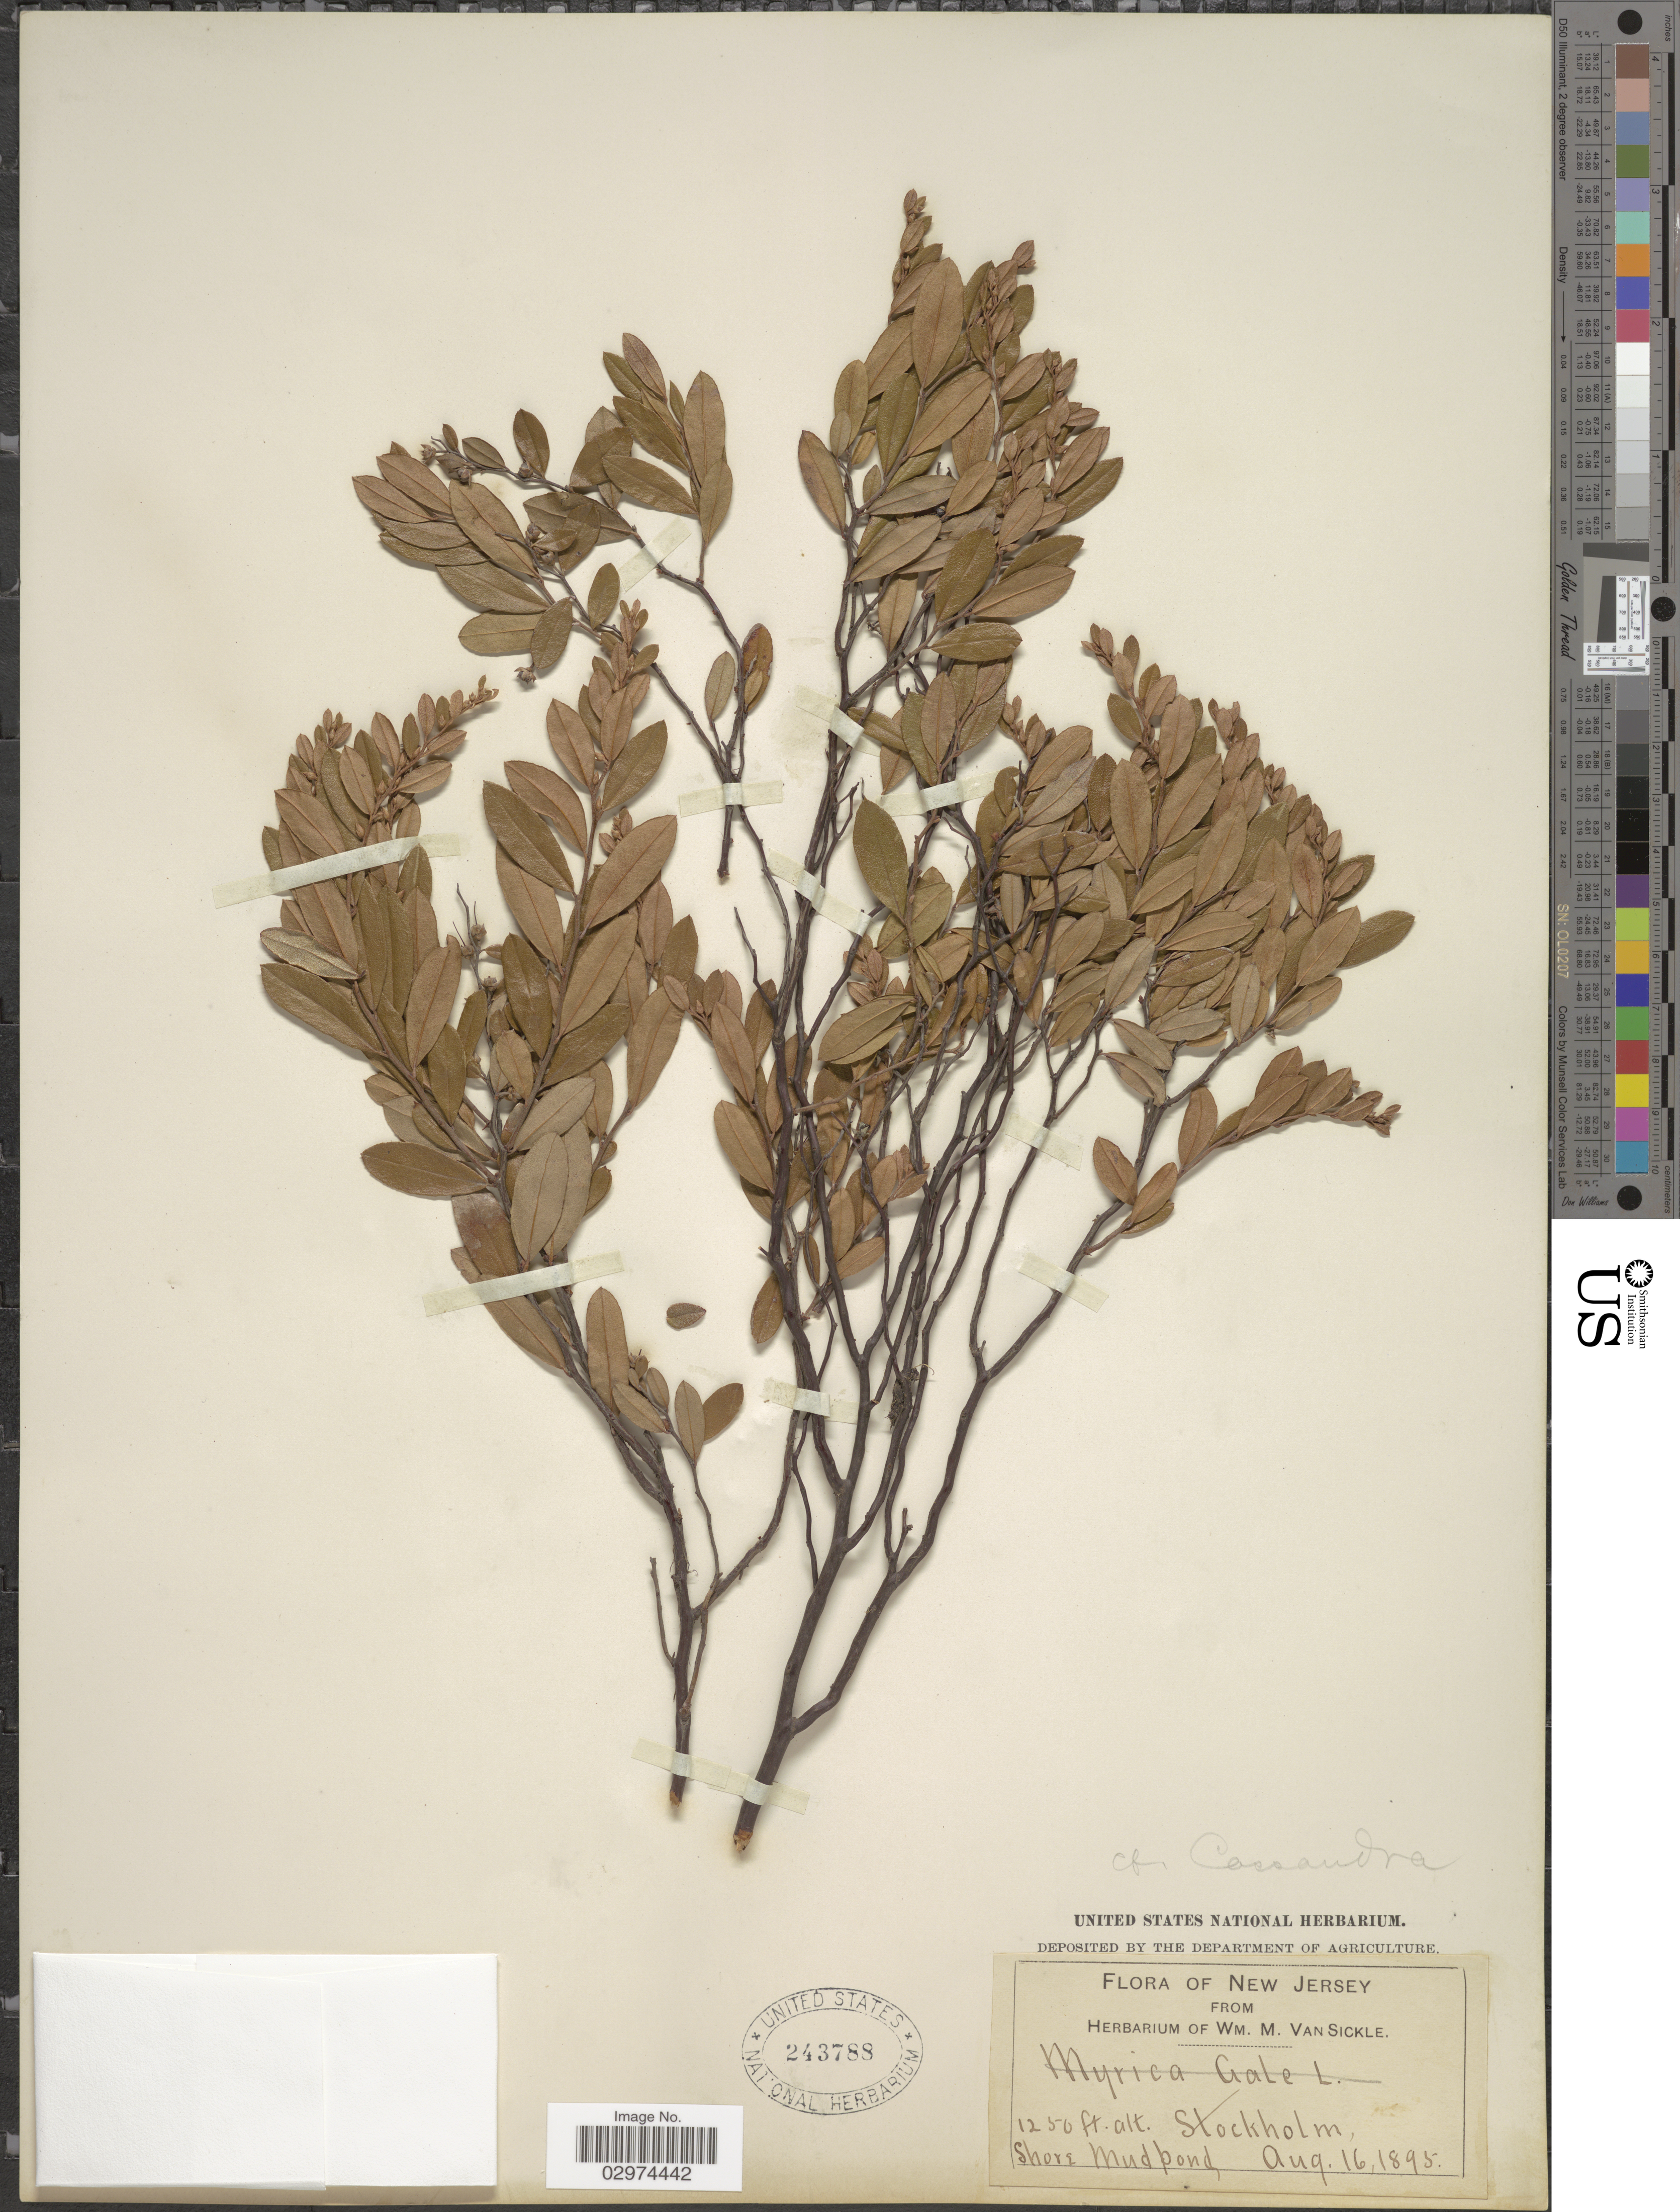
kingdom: Plantae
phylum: Tracheophyta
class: Magnoliopsida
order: Ericales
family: Ericaceae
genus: Chamaedaphne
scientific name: Chamaedaphne calyculata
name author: (L.) Moench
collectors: ex herb. Wm. M. Van Sickle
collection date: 1895-08-16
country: United States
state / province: New Jersey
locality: Stockholm, Shore Mudpond.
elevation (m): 381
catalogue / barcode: US 243788